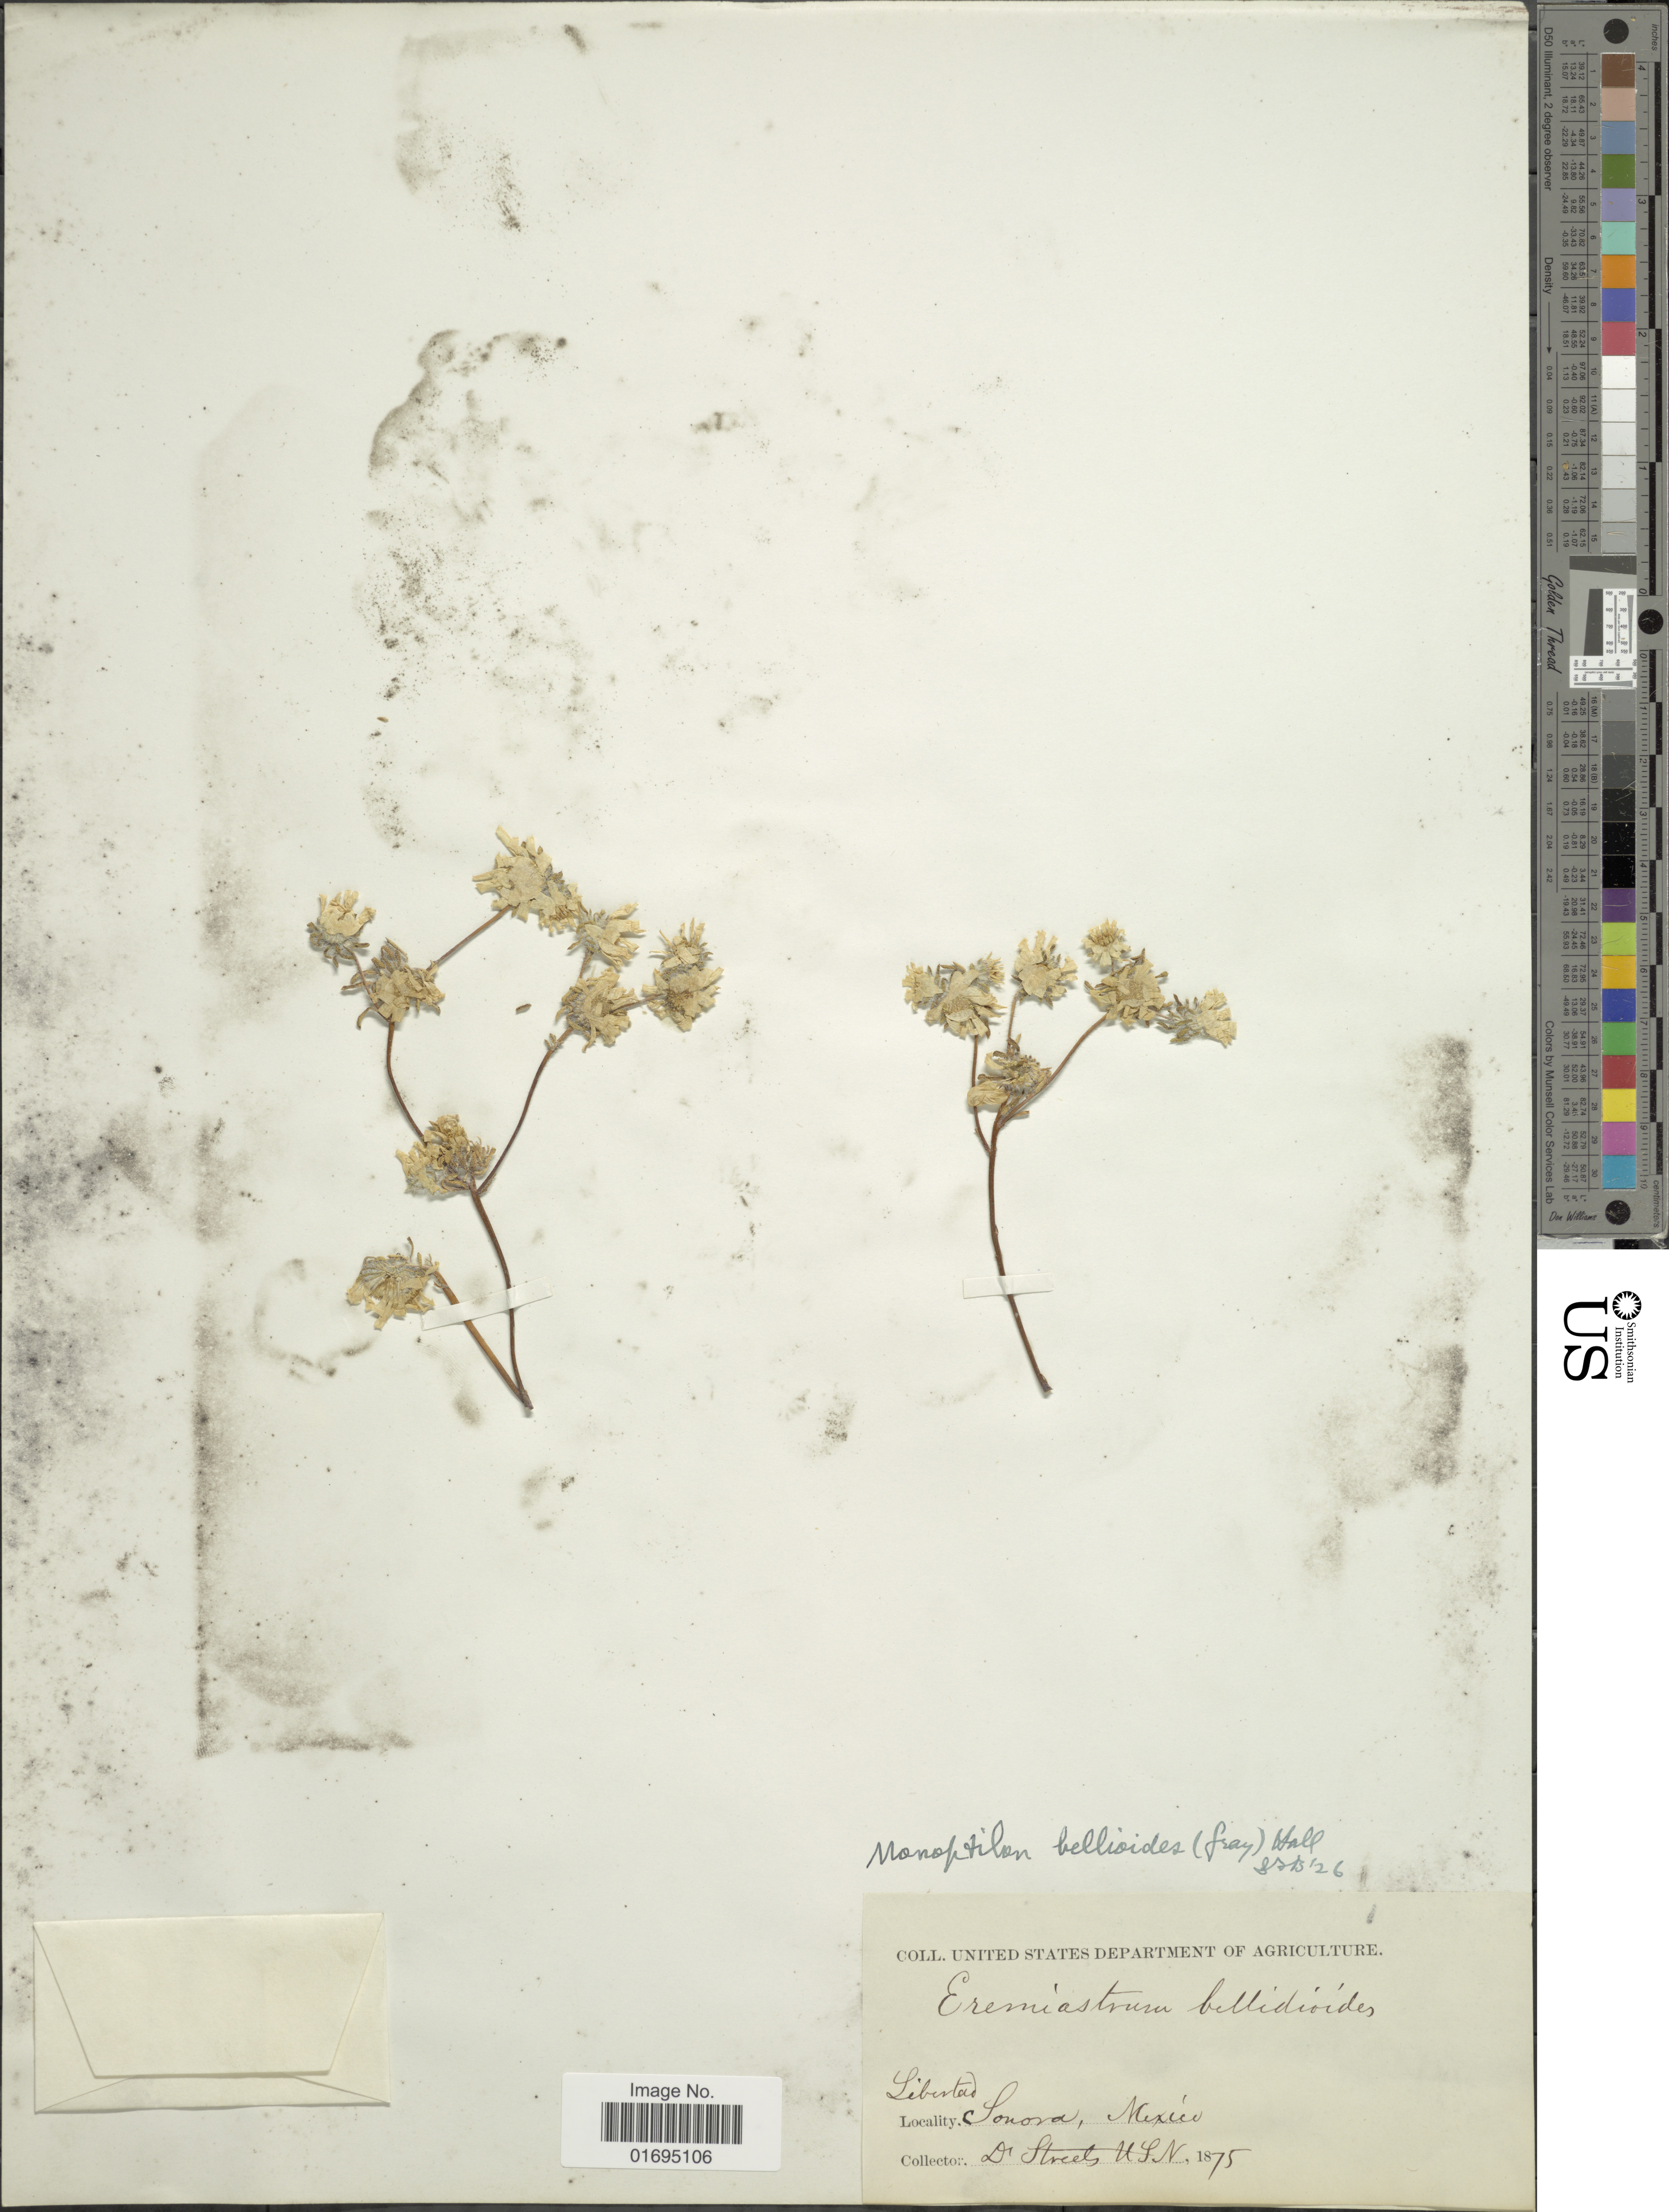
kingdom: Plantae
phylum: Tracheophyta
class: Magnoliopsida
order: Asterales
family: Asteraceae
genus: Monoptilon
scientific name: Monoptilon bellioides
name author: (A. Gray) H.M. Hall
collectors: -. Streets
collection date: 1875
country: Mexico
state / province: Sonora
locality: Libertad